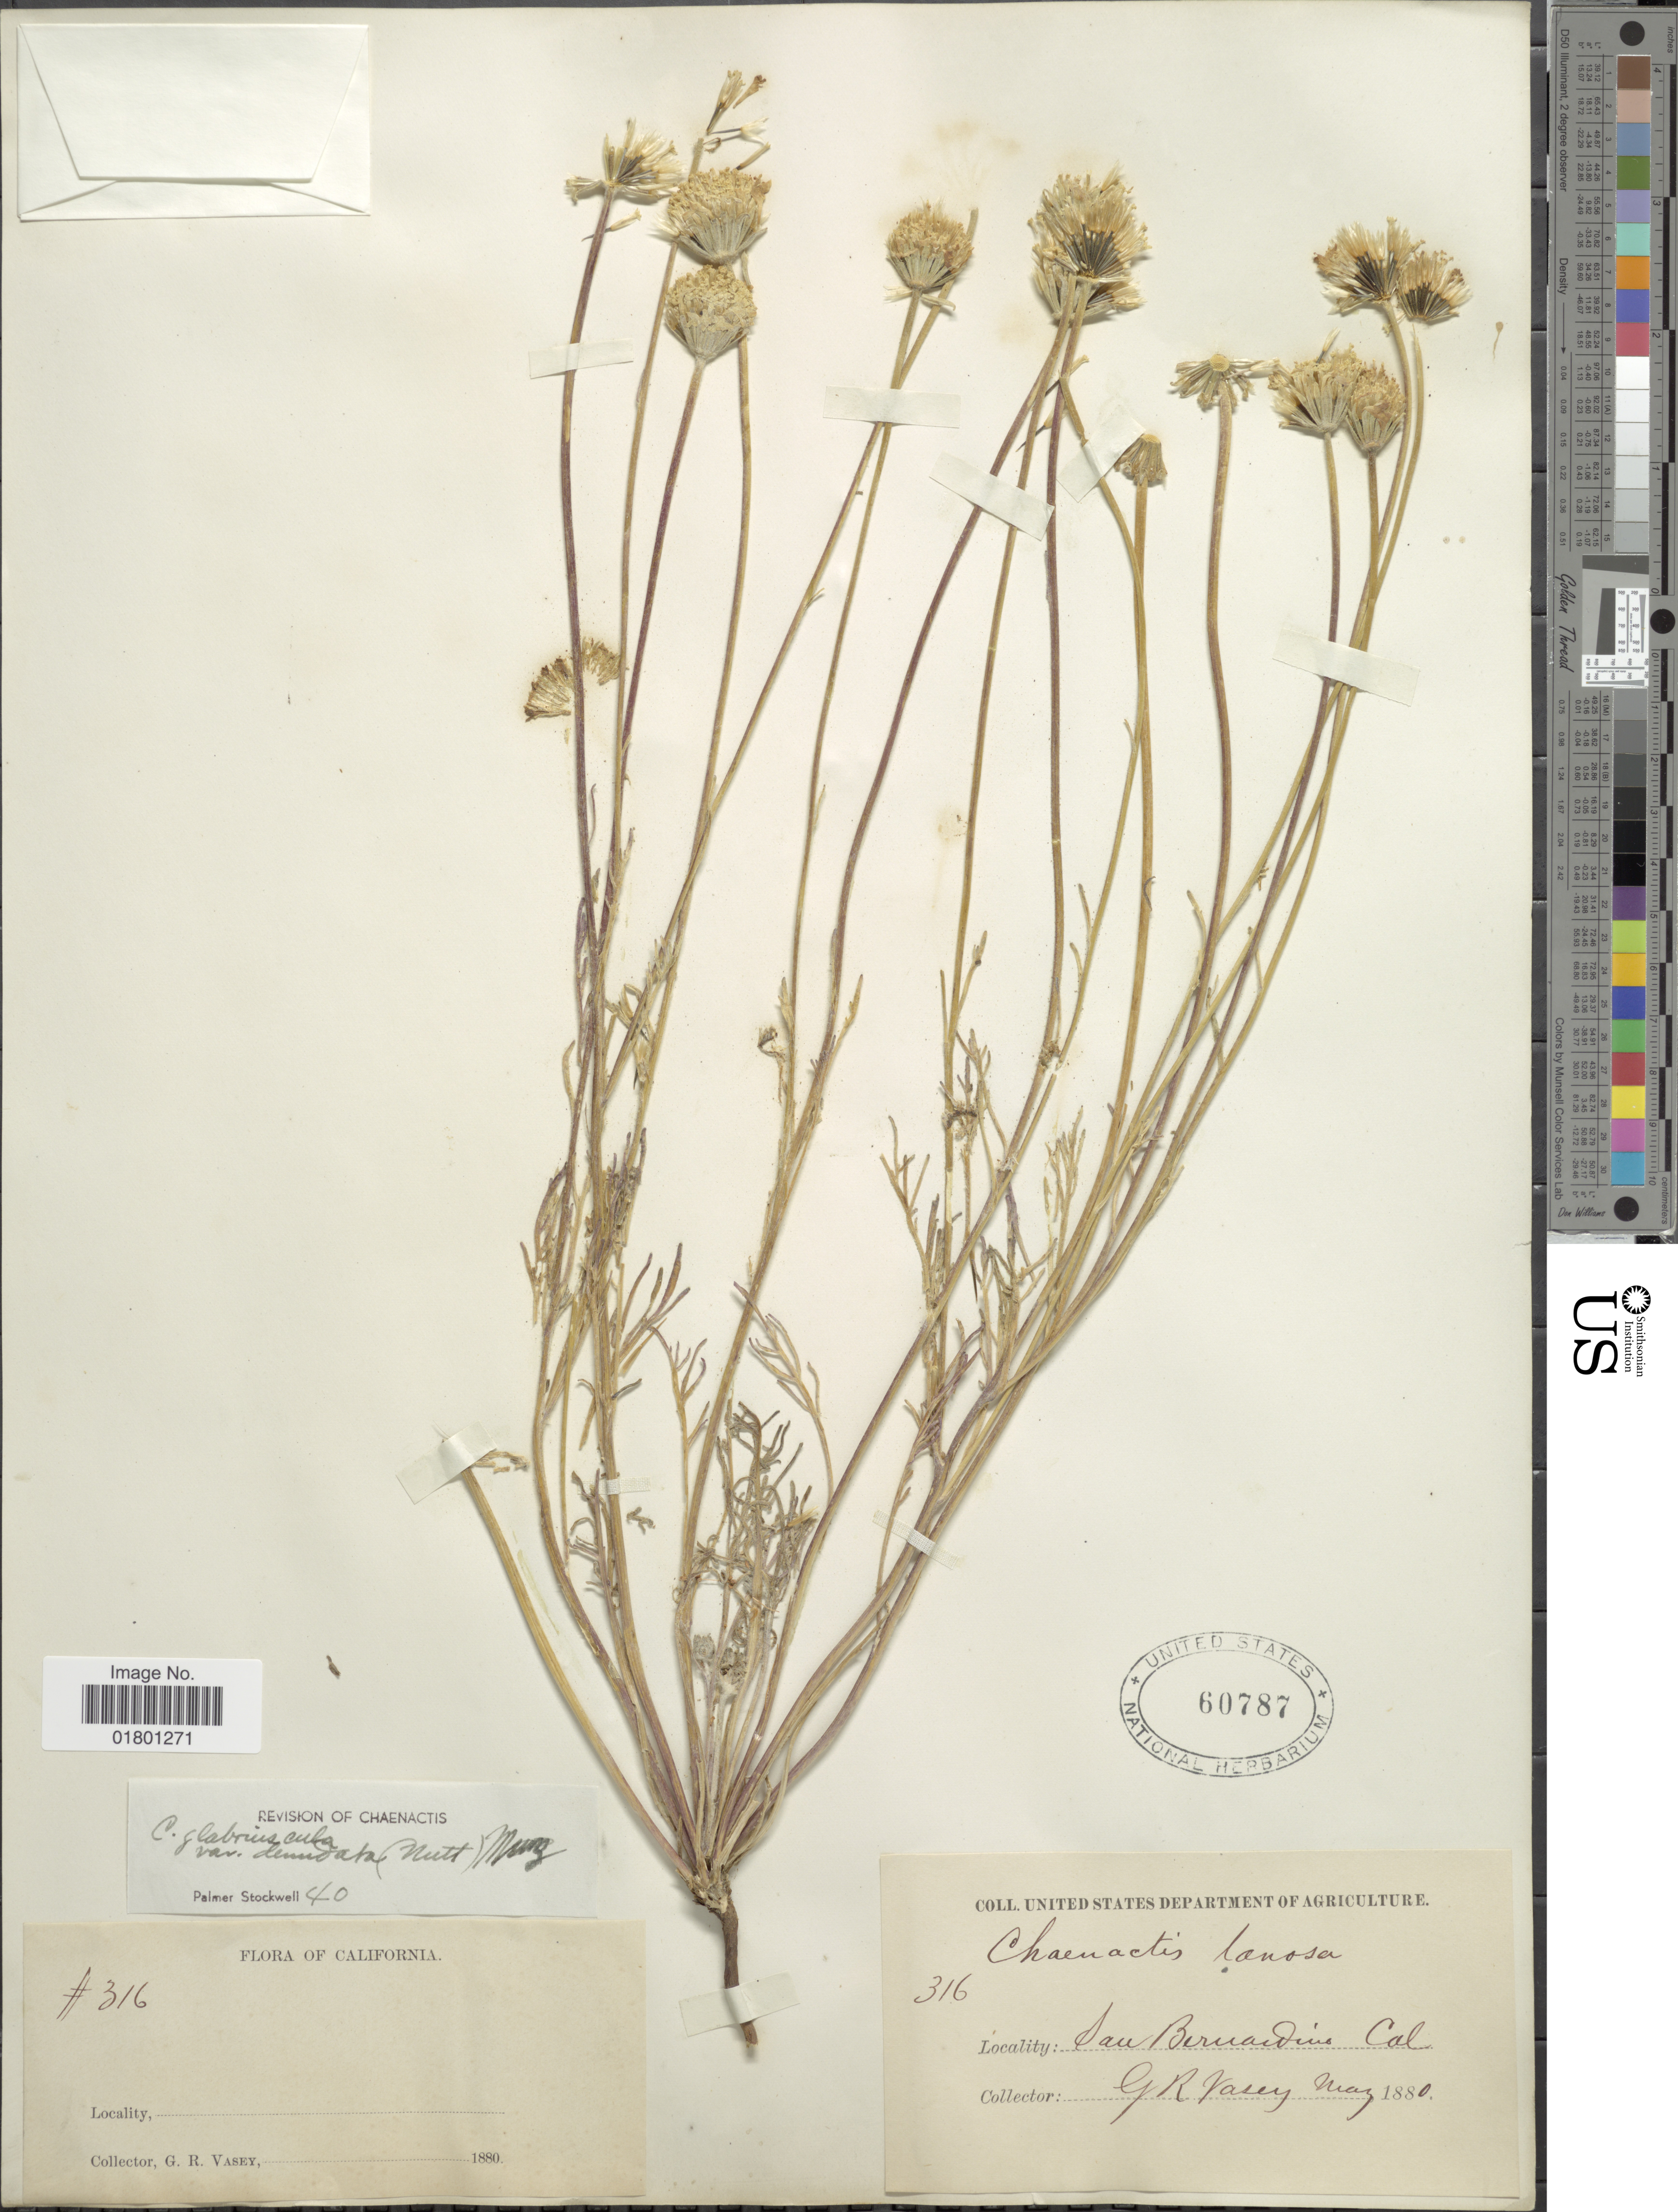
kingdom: Plantae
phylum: Tracheophyta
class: Magnoliopsida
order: Asterales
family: Asteraceae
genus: Chaenactis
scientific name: Chaenactis glabriuscula var. denudata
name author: (Nutt.) Munz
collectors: G. R. Vasey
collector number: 316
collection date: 1880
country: United States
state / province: California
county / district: San Bernardino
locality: San Bernardino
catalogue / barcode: US 60787